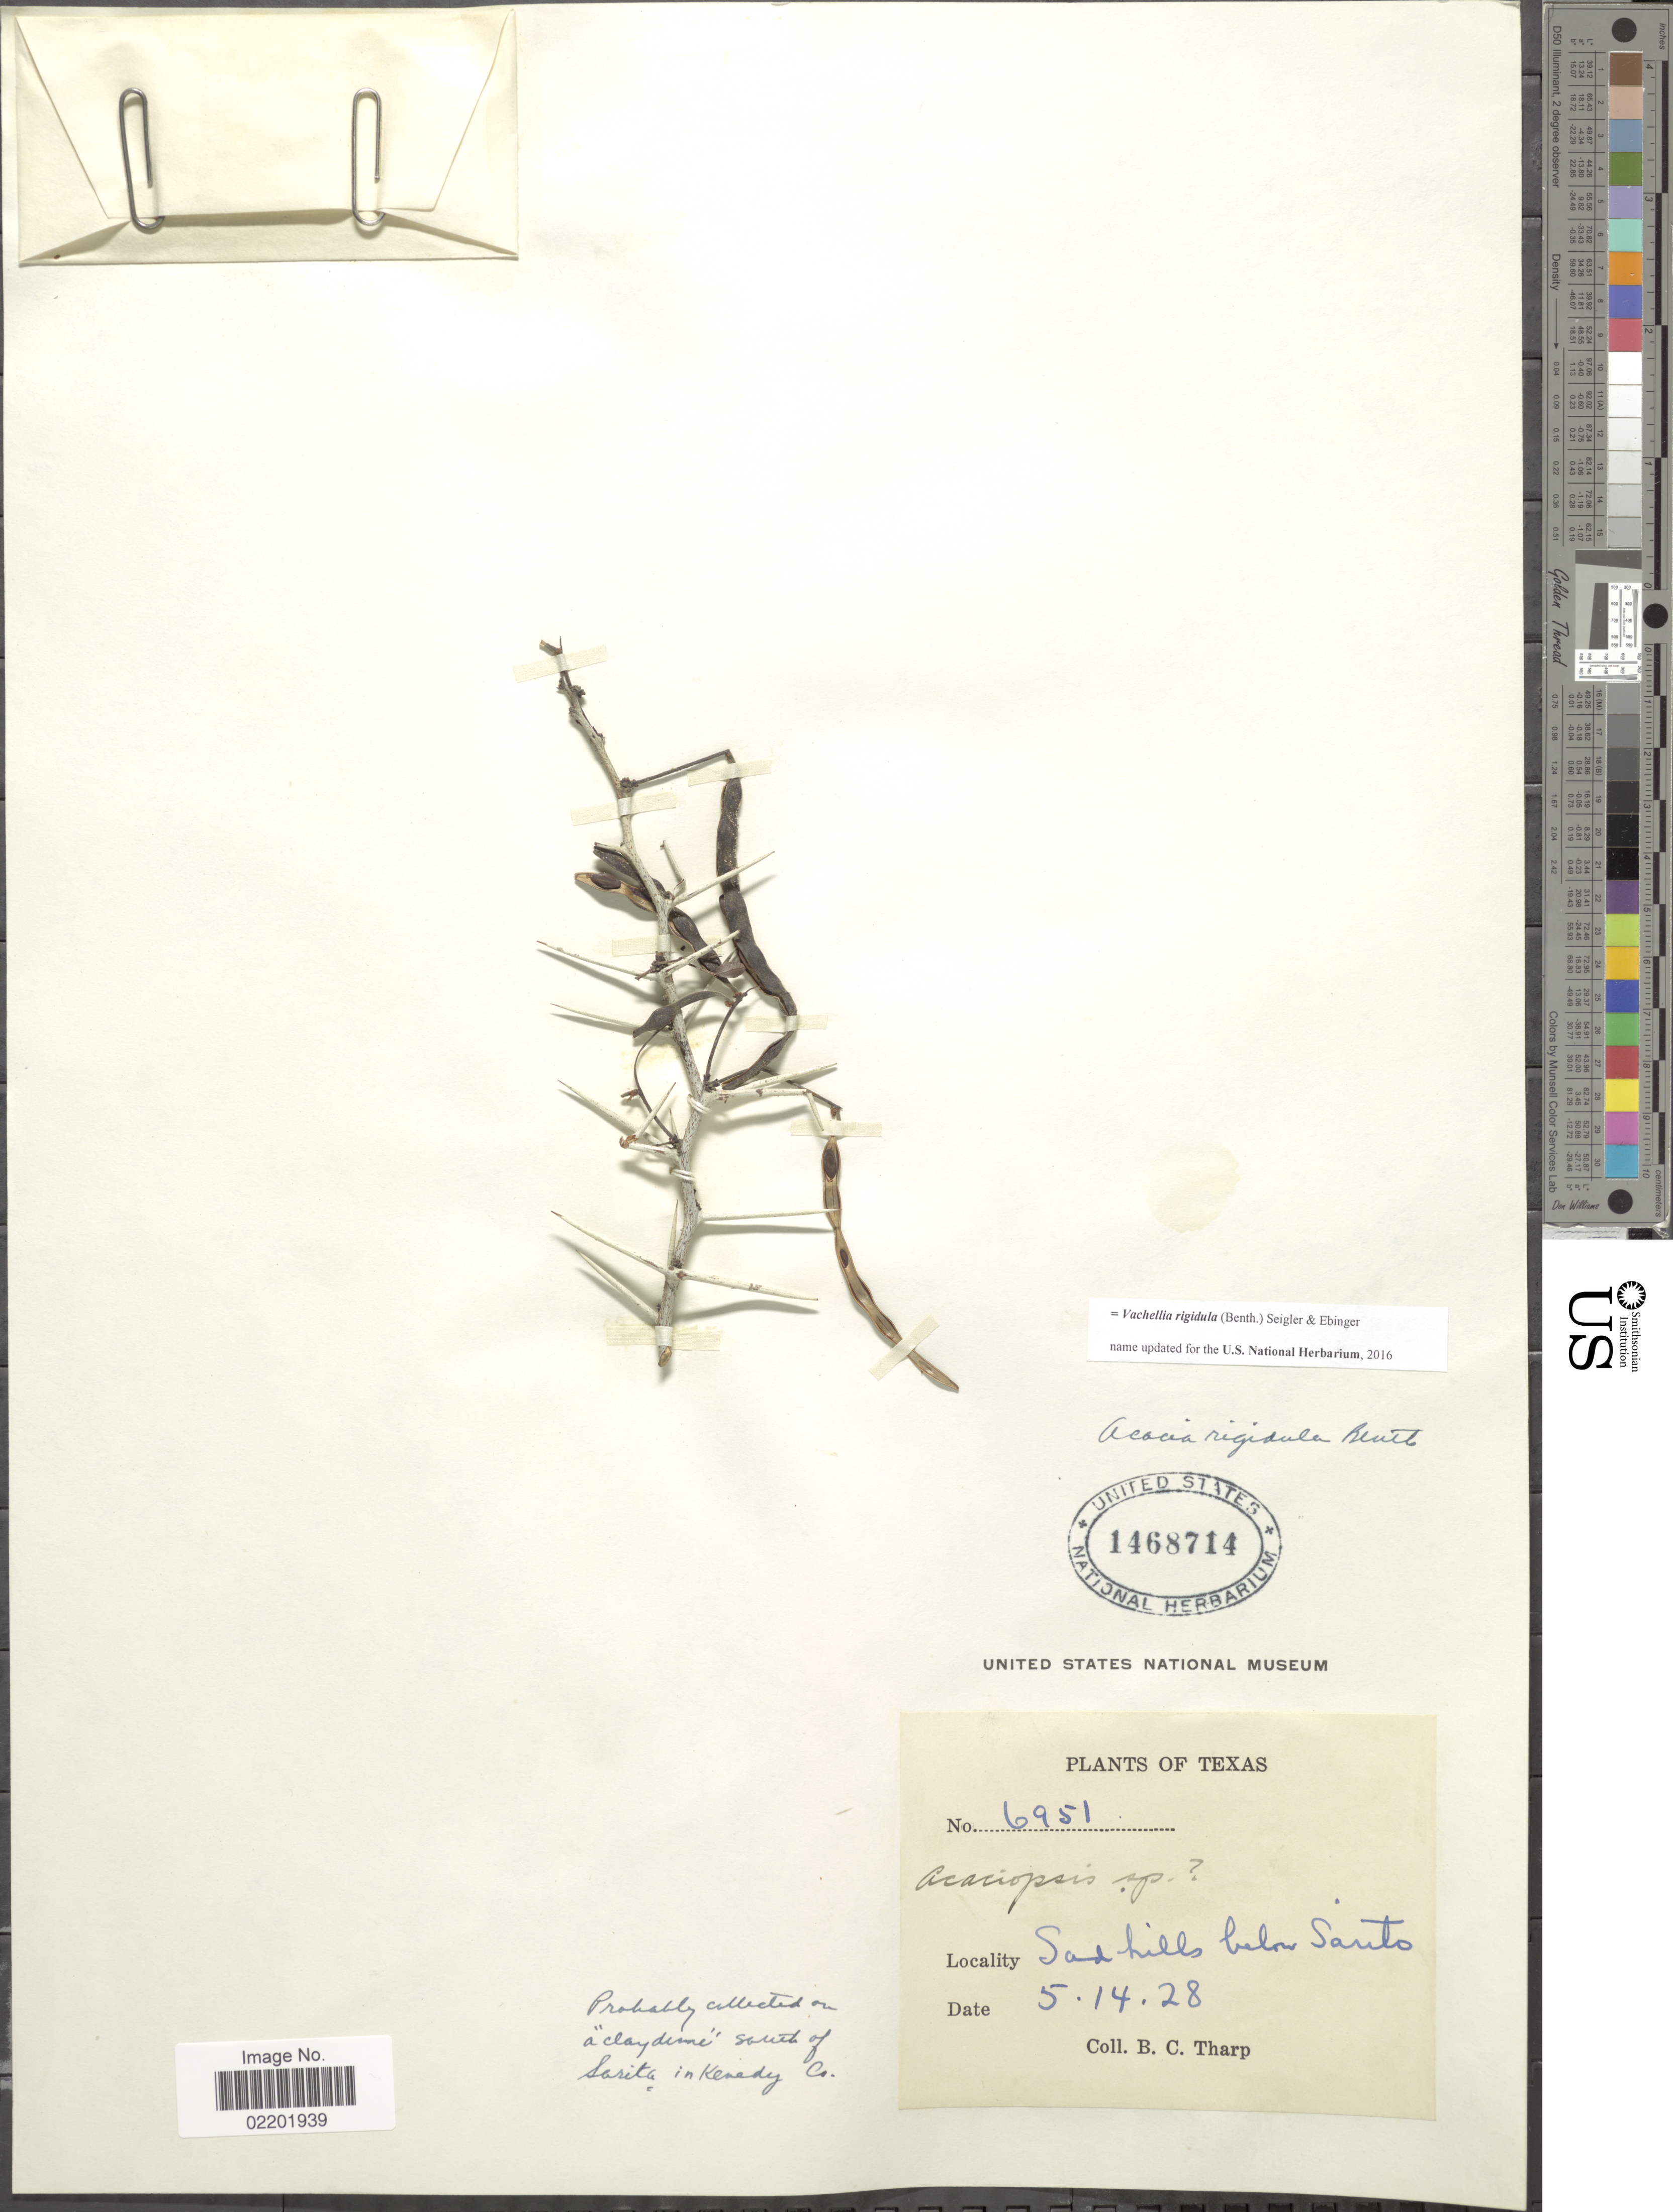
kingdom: Plantae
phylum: Tracheophyta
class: Magnoliopsida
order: Fabales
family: Fabaceae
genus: Vachellia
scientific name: Vachellia rigidula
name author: (Benth.) Seigler & Ebinger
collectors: B. C. Tharp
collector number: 6951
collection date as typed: Transcribed d/m/y: 14/5/28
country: United States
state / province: Texas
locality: Below Santo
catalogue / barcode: US 1468714